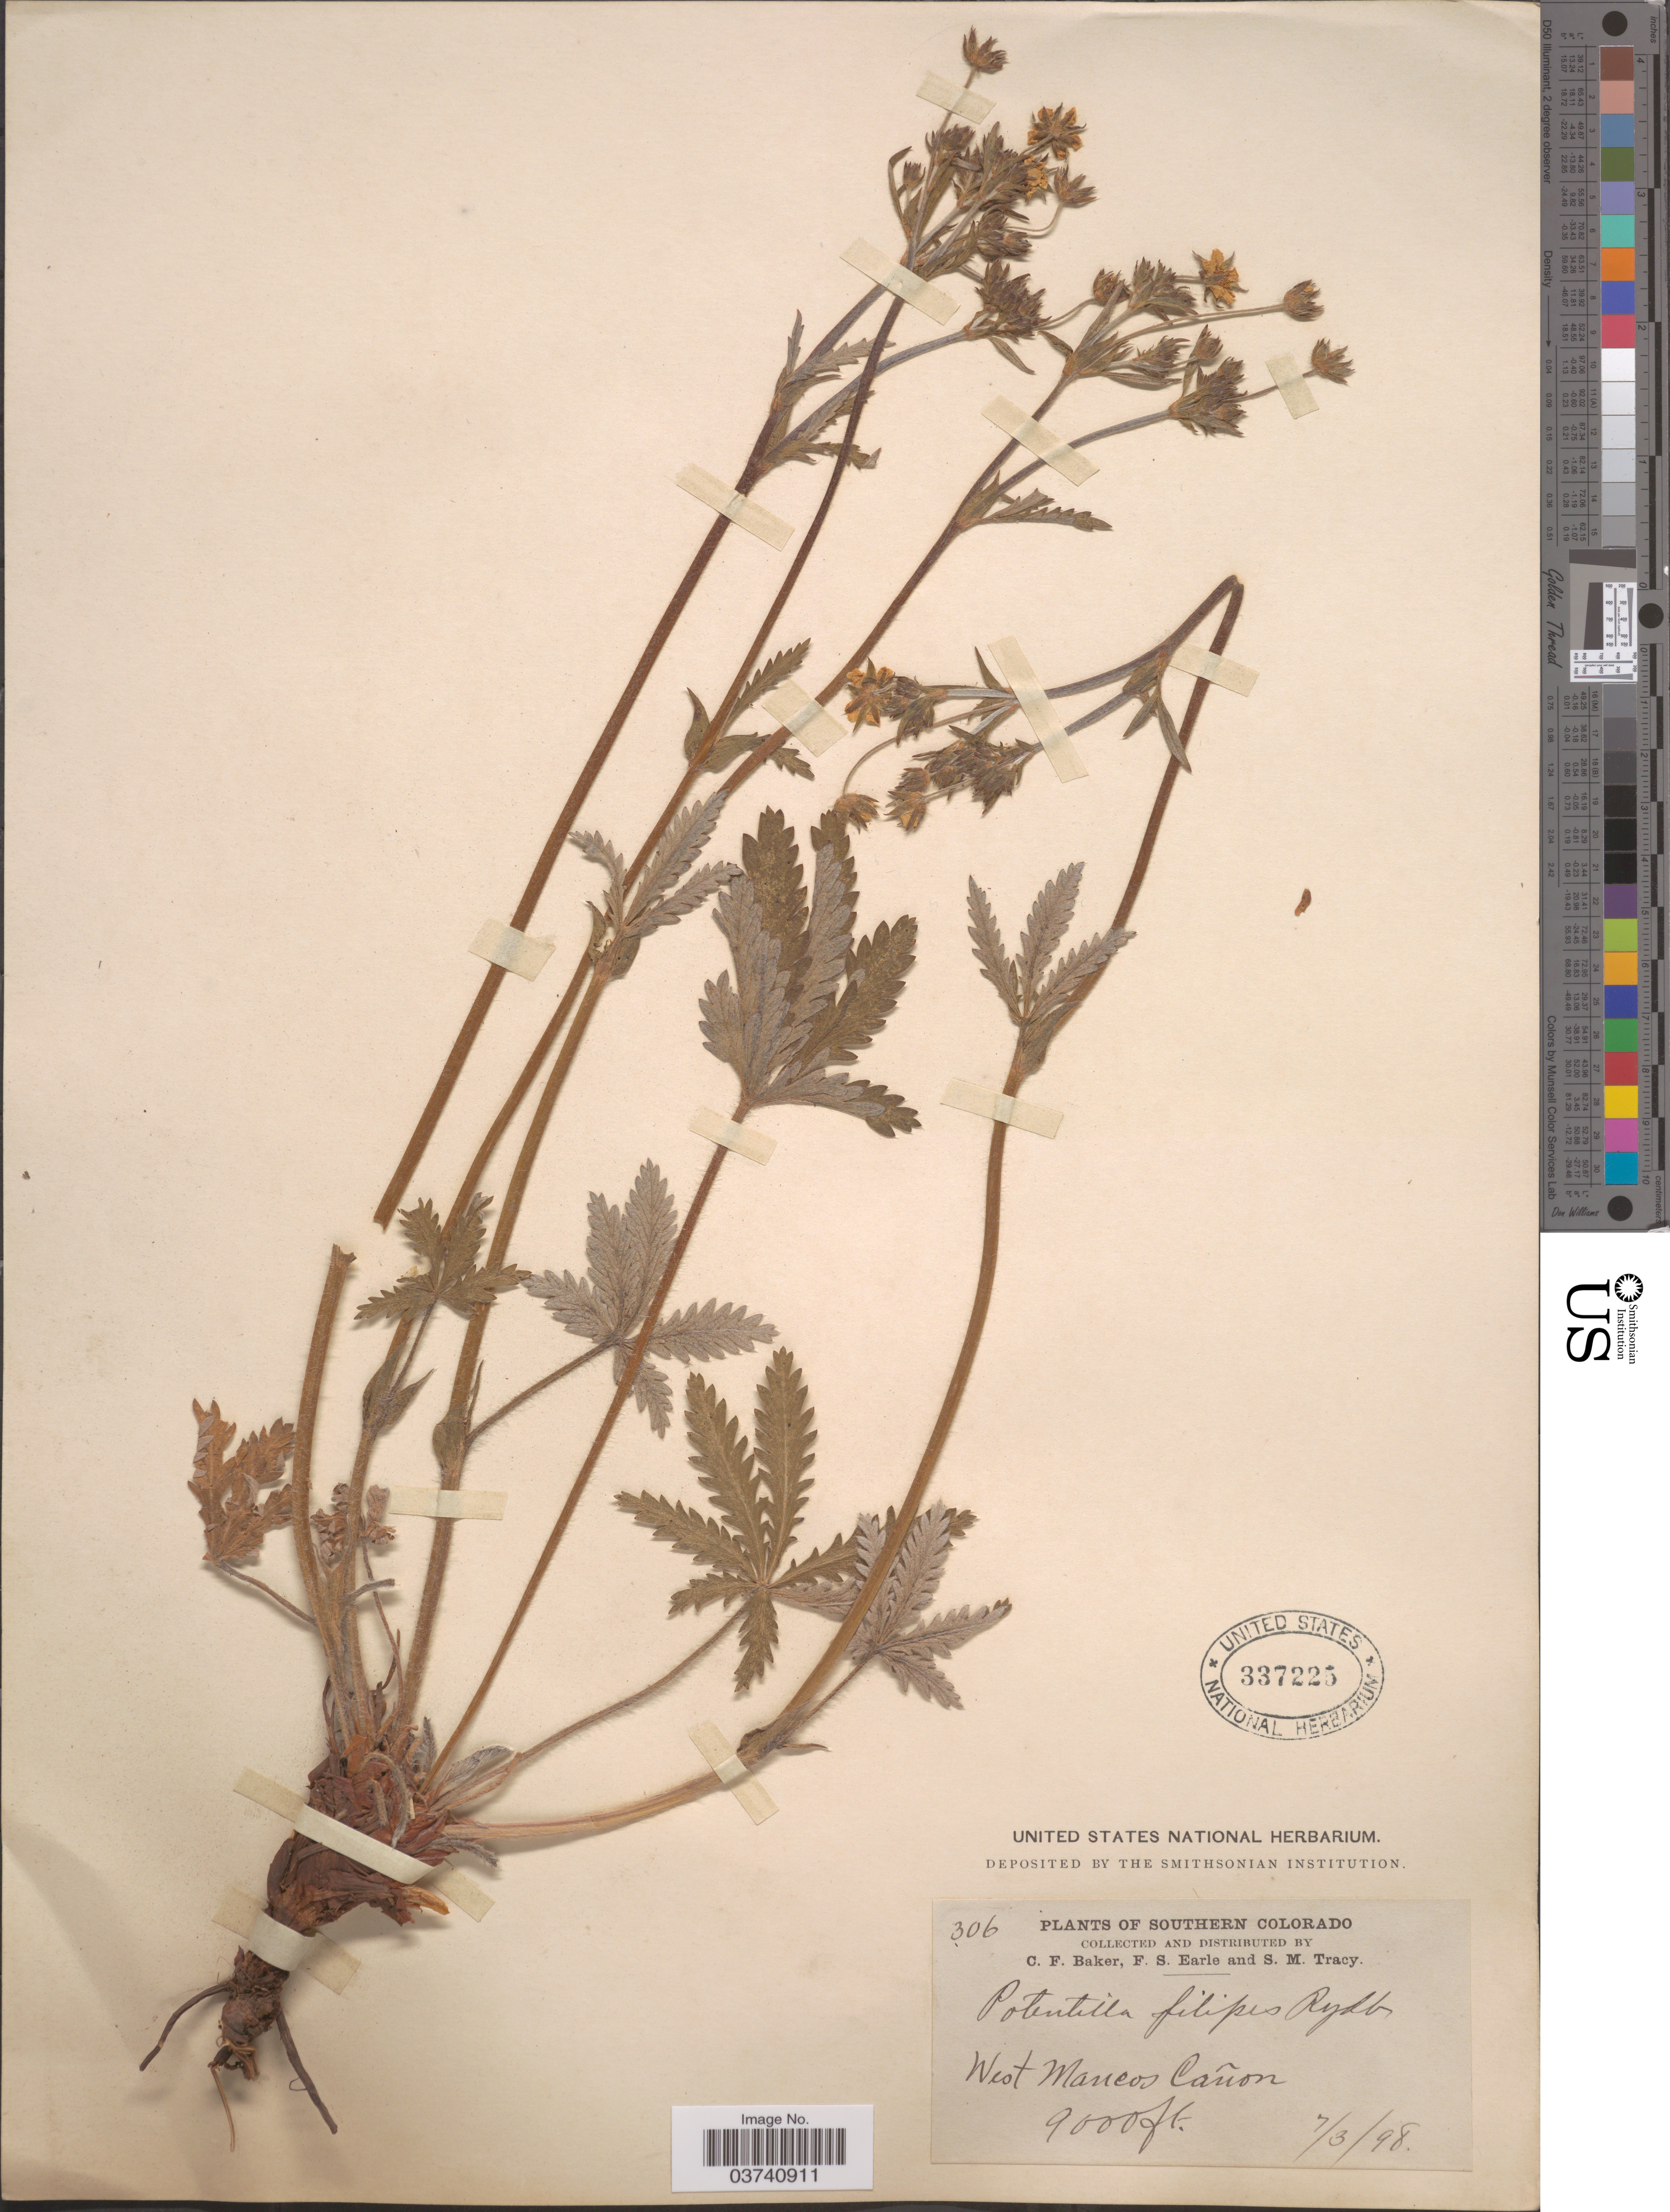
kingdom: Plantae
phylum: Tracheophyta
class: Magnoliopsida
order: Rosales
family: Rosaceae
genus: Potentilla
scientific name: Potentilla pulcherrima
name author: Lehm.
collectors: C. F. Baker, F. S. Earle & S. M. Tracy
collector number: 306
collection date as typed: Transcribed d/m/y: 3/7/98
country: United States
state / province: Colorado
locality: Southern Colorado. West Mancos Cañon.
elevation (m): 2743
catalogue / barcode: US 337225